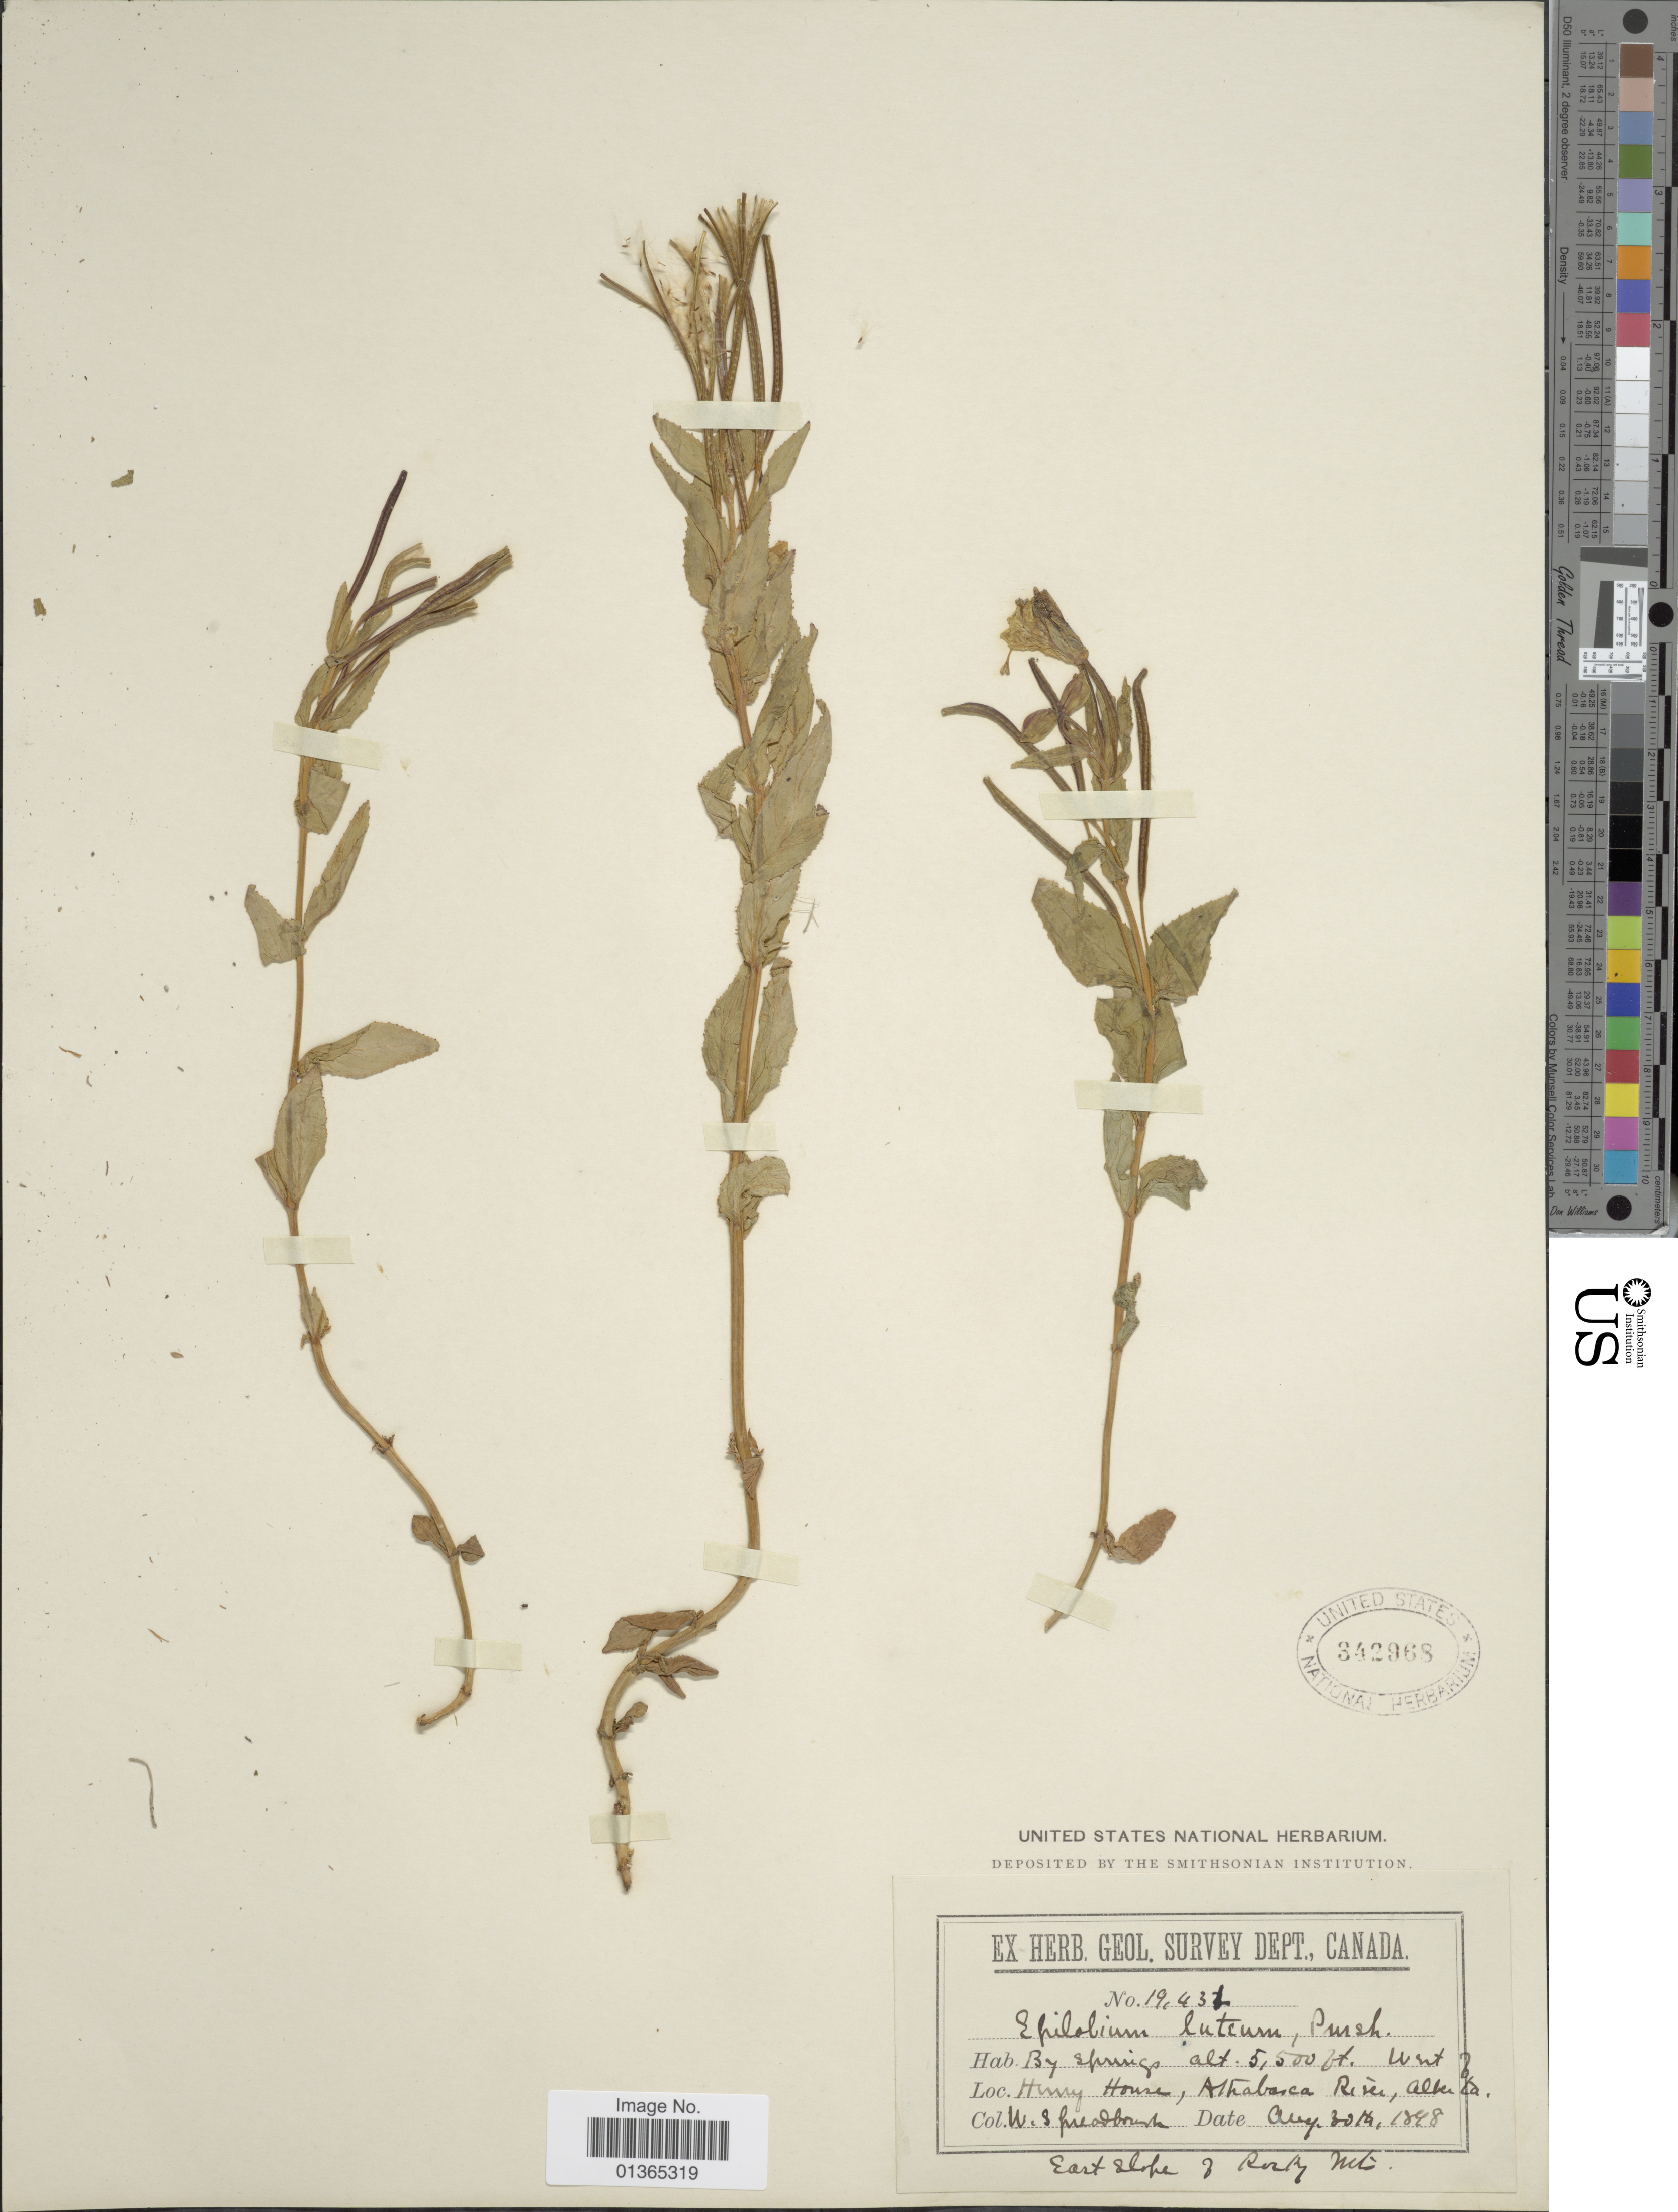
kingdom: Plantae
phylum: Tracheophyta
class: Magnoliopsida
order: Myrtales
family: Onagraceae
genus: Epilobium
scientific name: Epilobium luteum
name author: Pursh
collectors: W. Preadbrush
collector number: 19431*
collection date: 1898-08-30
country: Canada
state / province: Alberta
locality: Henry House, Athabasca River. East slope of Rocky Mts.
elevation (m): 1676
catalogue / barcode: US 342968